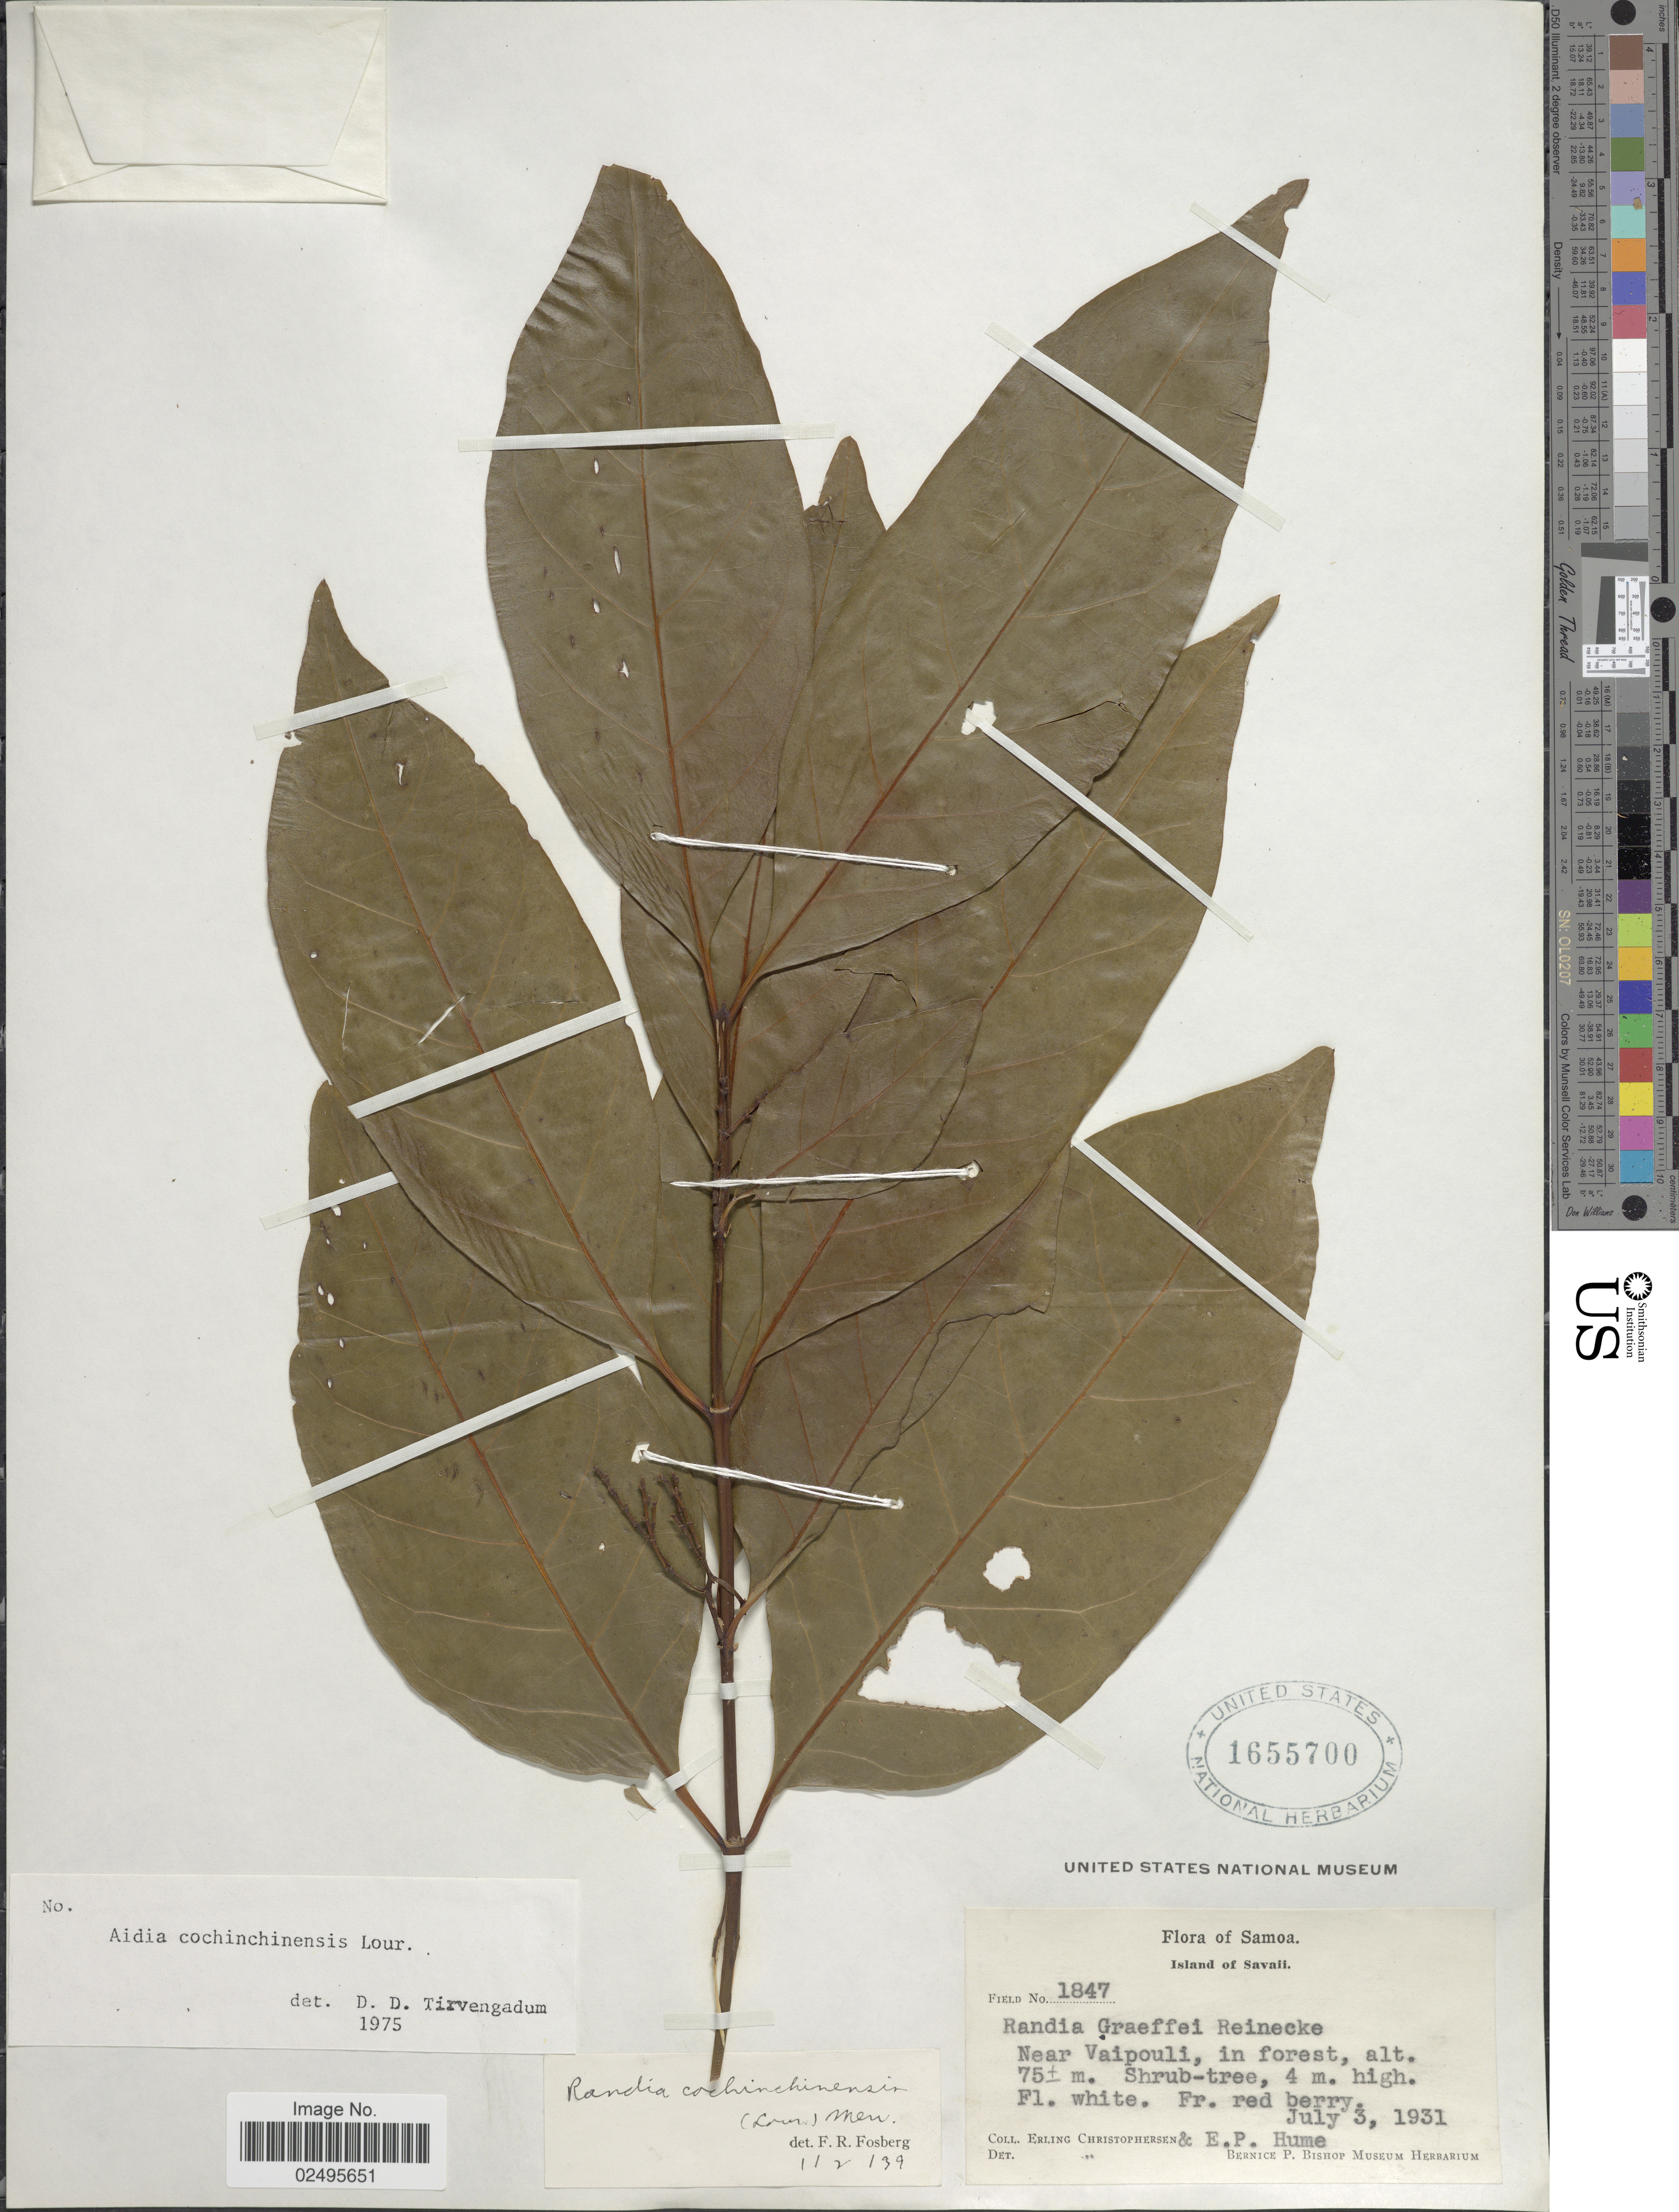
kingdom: Plantae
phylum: Tracheophyta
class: Magnoliopsida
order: Gentianales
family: Rubiaceae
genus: Aidia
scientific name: Aidia graeffei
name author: (Reinecke) Tirveng.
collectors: E. Christophersen & E. P. Hume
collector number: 1847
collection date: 1931-07-03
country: Samoa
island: Savai'i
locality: Samoa. Island of Savaii. Near Vaipouli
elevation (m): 75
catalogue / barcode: US 1655700